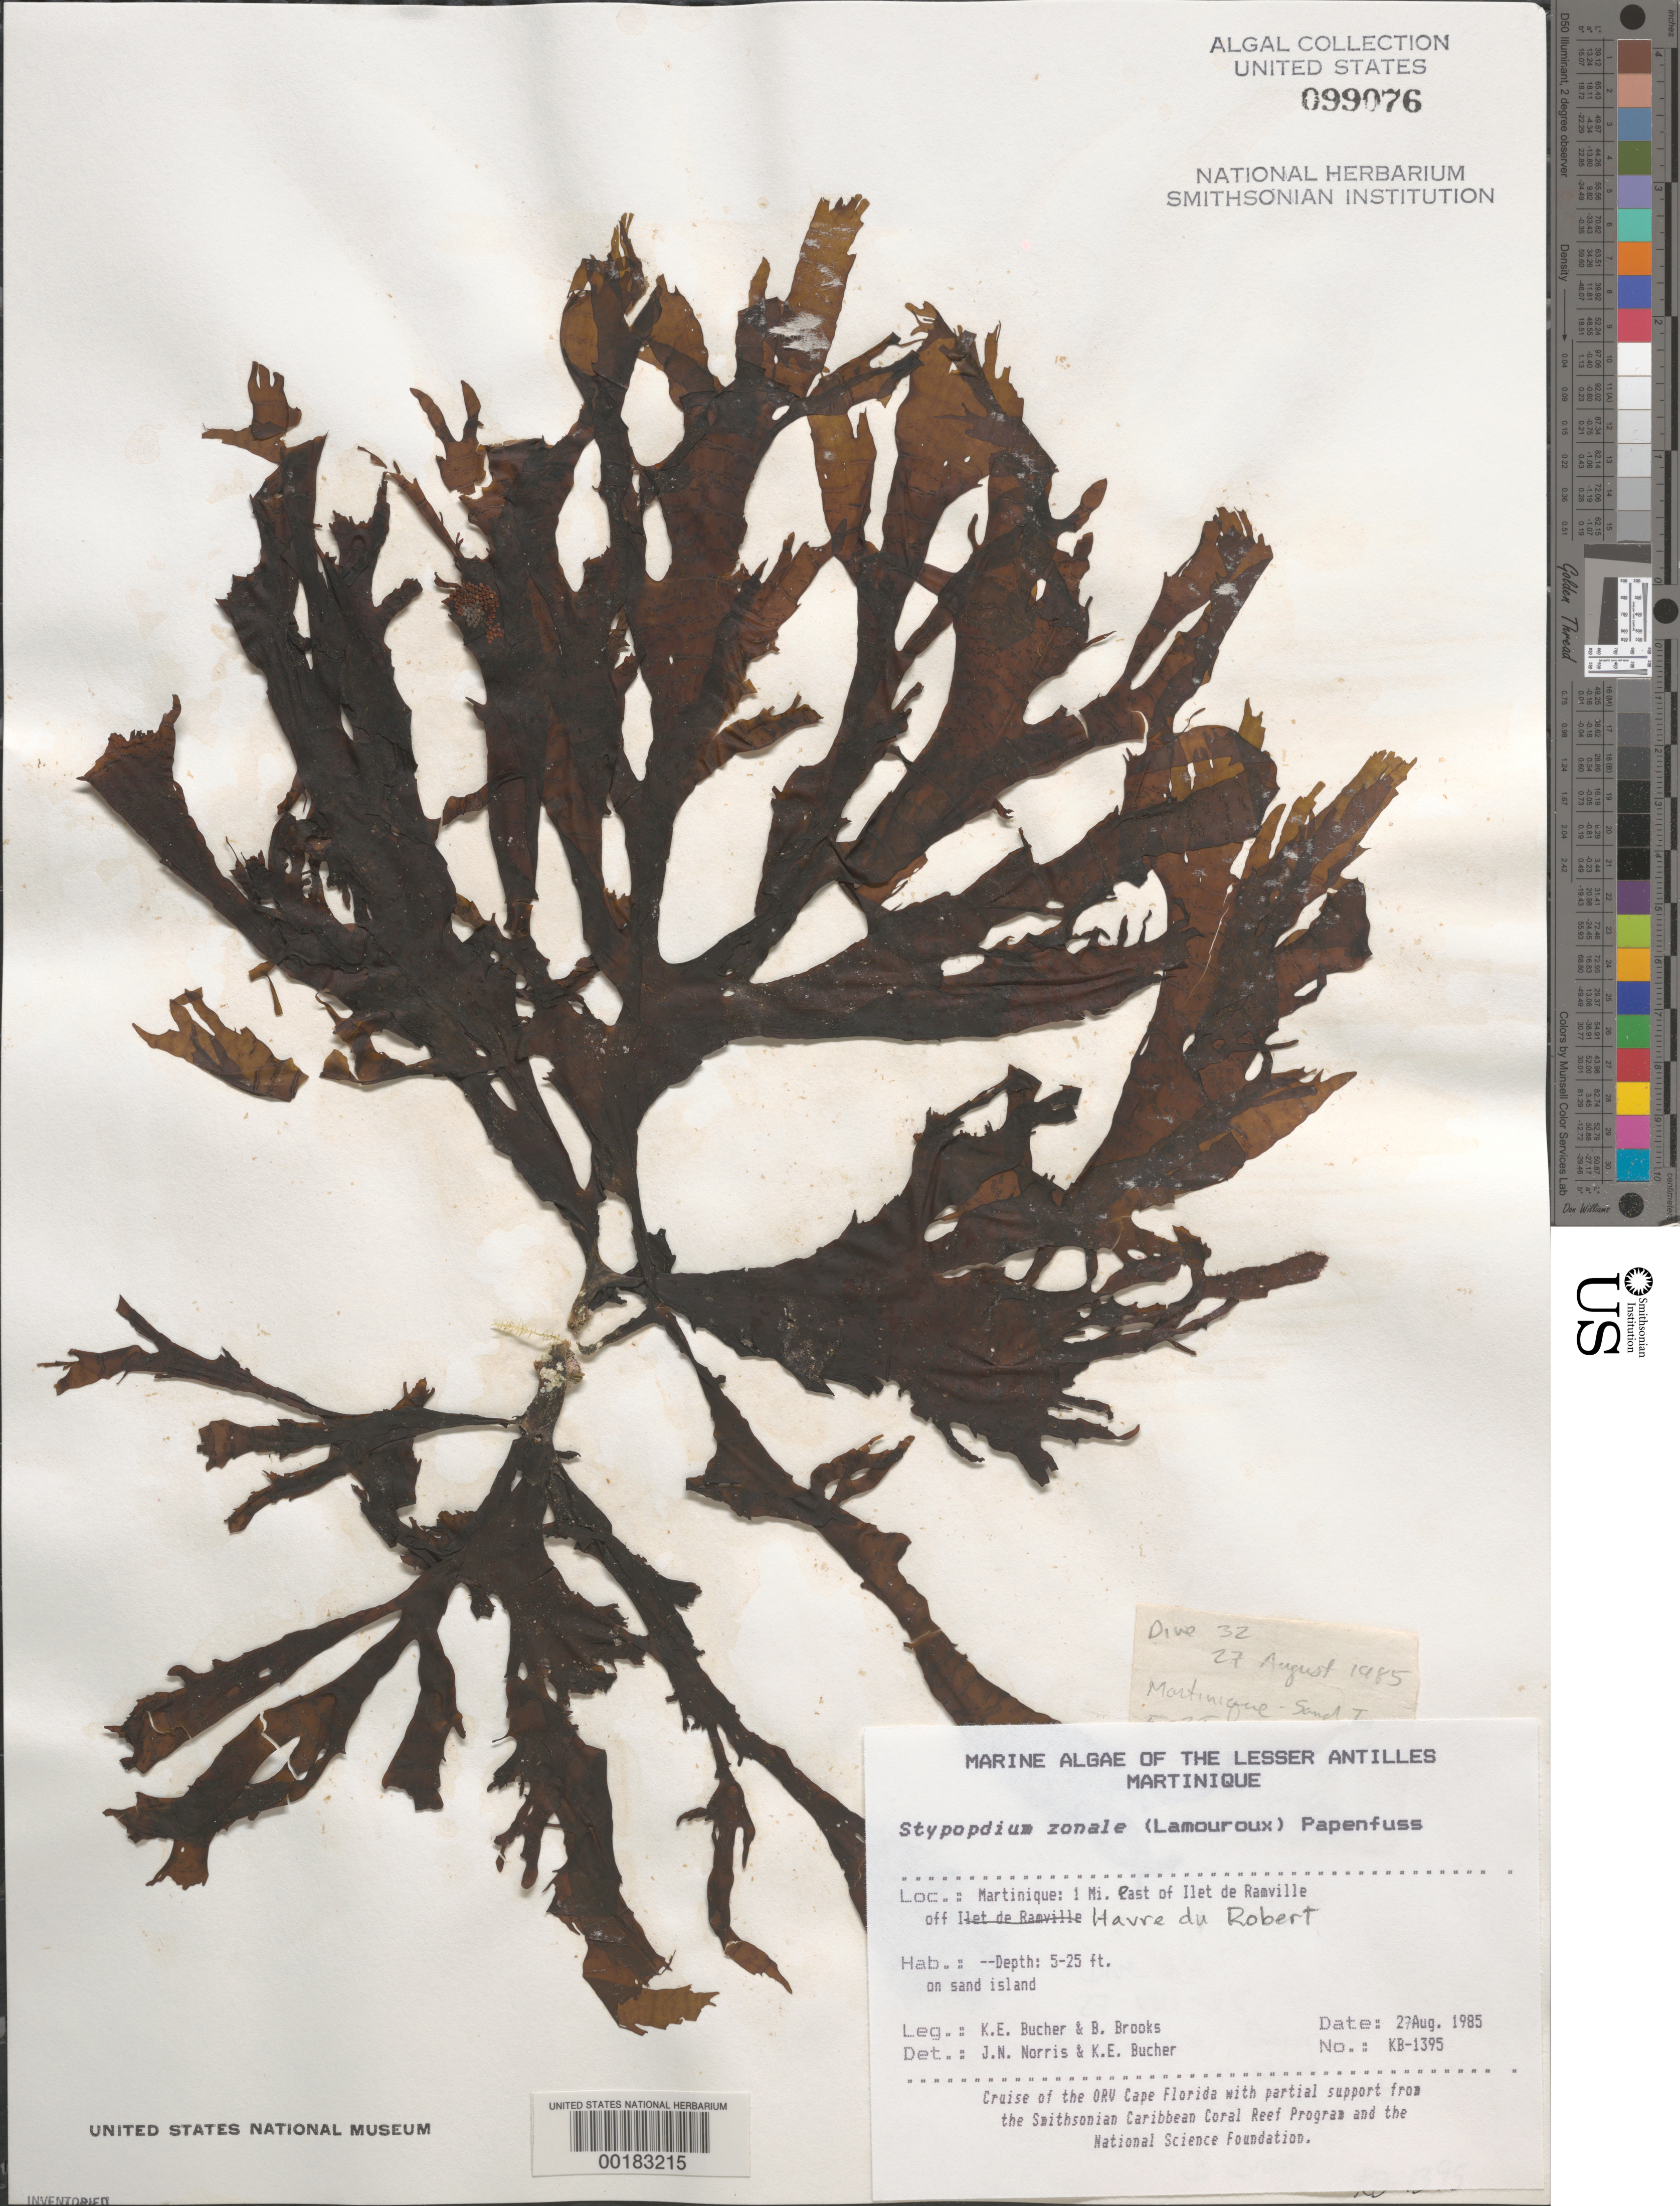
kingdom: Chromista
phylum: Ochrophyta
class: Phaeophyceae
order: Dictyotales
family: Dictyotaceae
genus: Stypopodium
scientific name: Stypopodium zonale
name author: (J.V.Lamouroux) Papenf.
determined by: Norris, J. N.; Bucher, K. E.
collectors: K. E. Bucher & B. Brooks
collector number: Kb-1395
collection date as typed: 27 Aug 1985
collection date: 1985-08-27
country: Martinique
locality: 1 mile east of Ilet de Ramville, off Havre du Robert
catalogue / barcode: US 99076